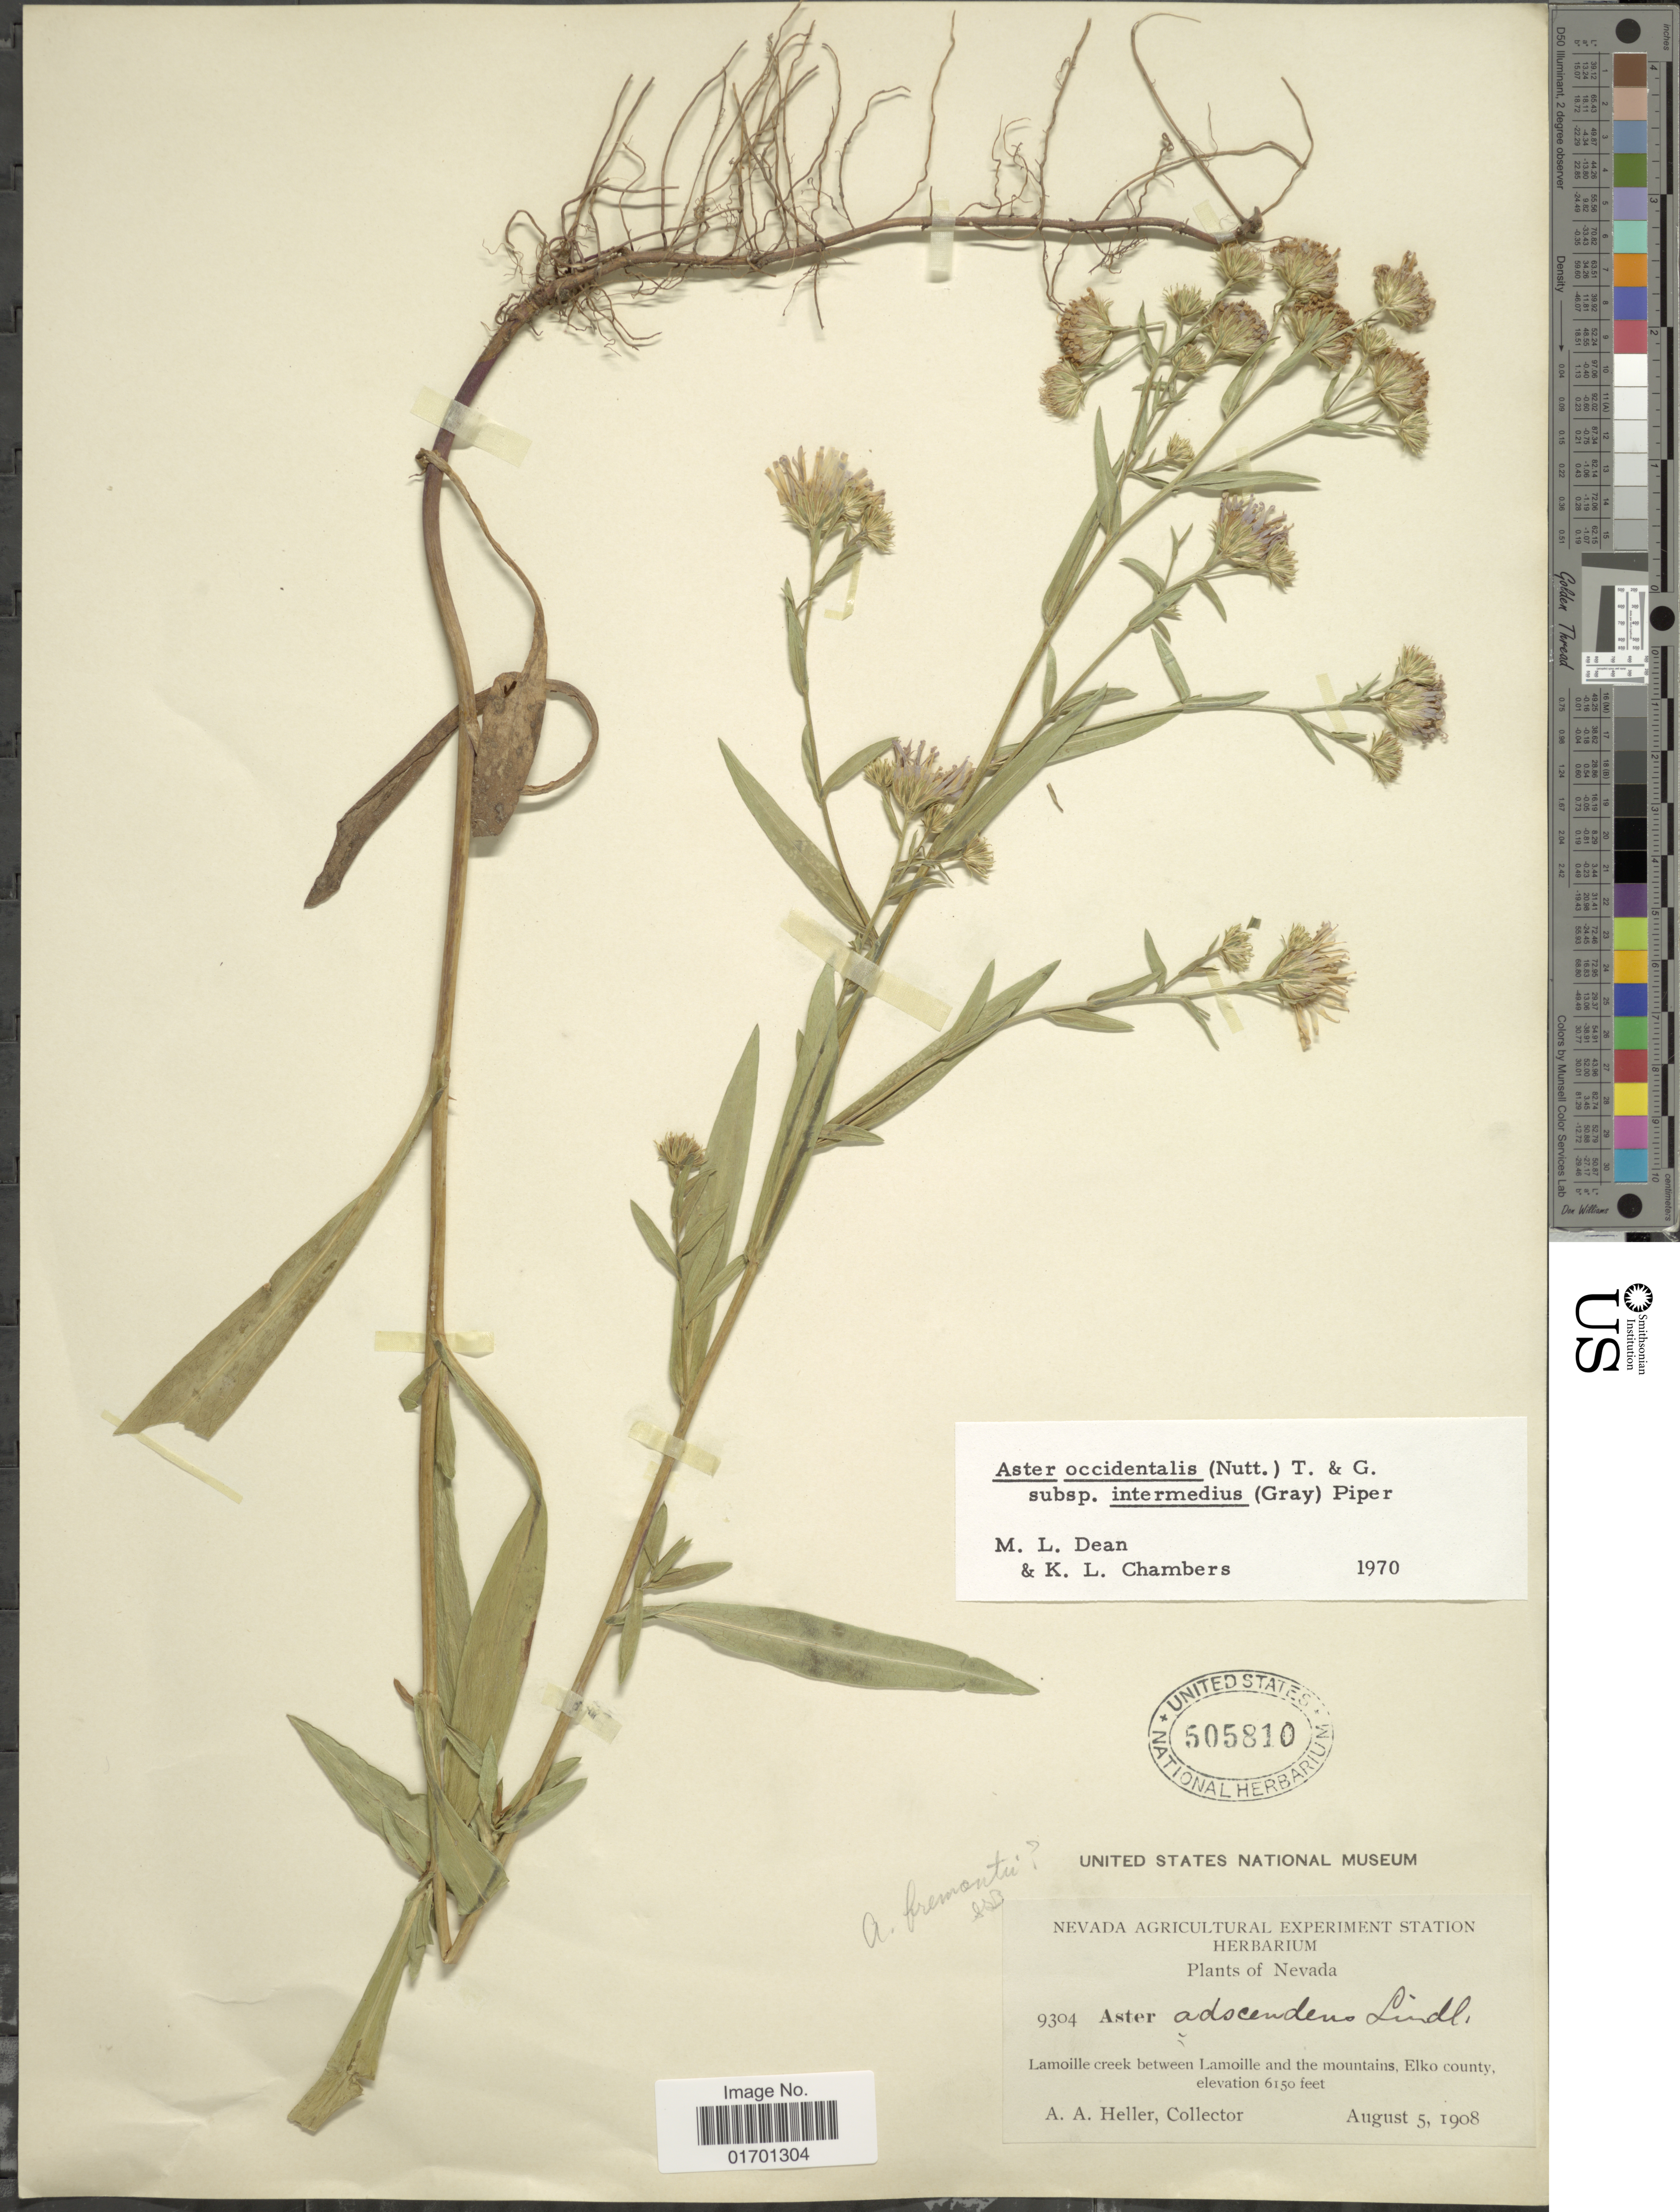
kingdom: Plantae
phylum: Tracheophyta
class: Magnoliopsida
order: Asterales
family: Asteraceae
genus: Symphyotrichum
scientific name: Symphyotrichum spathulatum var. intermedium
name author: (A. Gray) G.L. Nesom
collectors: A. A. Heller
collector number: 9304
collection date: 1908-08-05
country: United States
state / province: Nevada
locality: Lamoille Creek between Lamoille and the Mountains, Elko county.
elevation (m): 1875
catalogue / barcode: US 505810